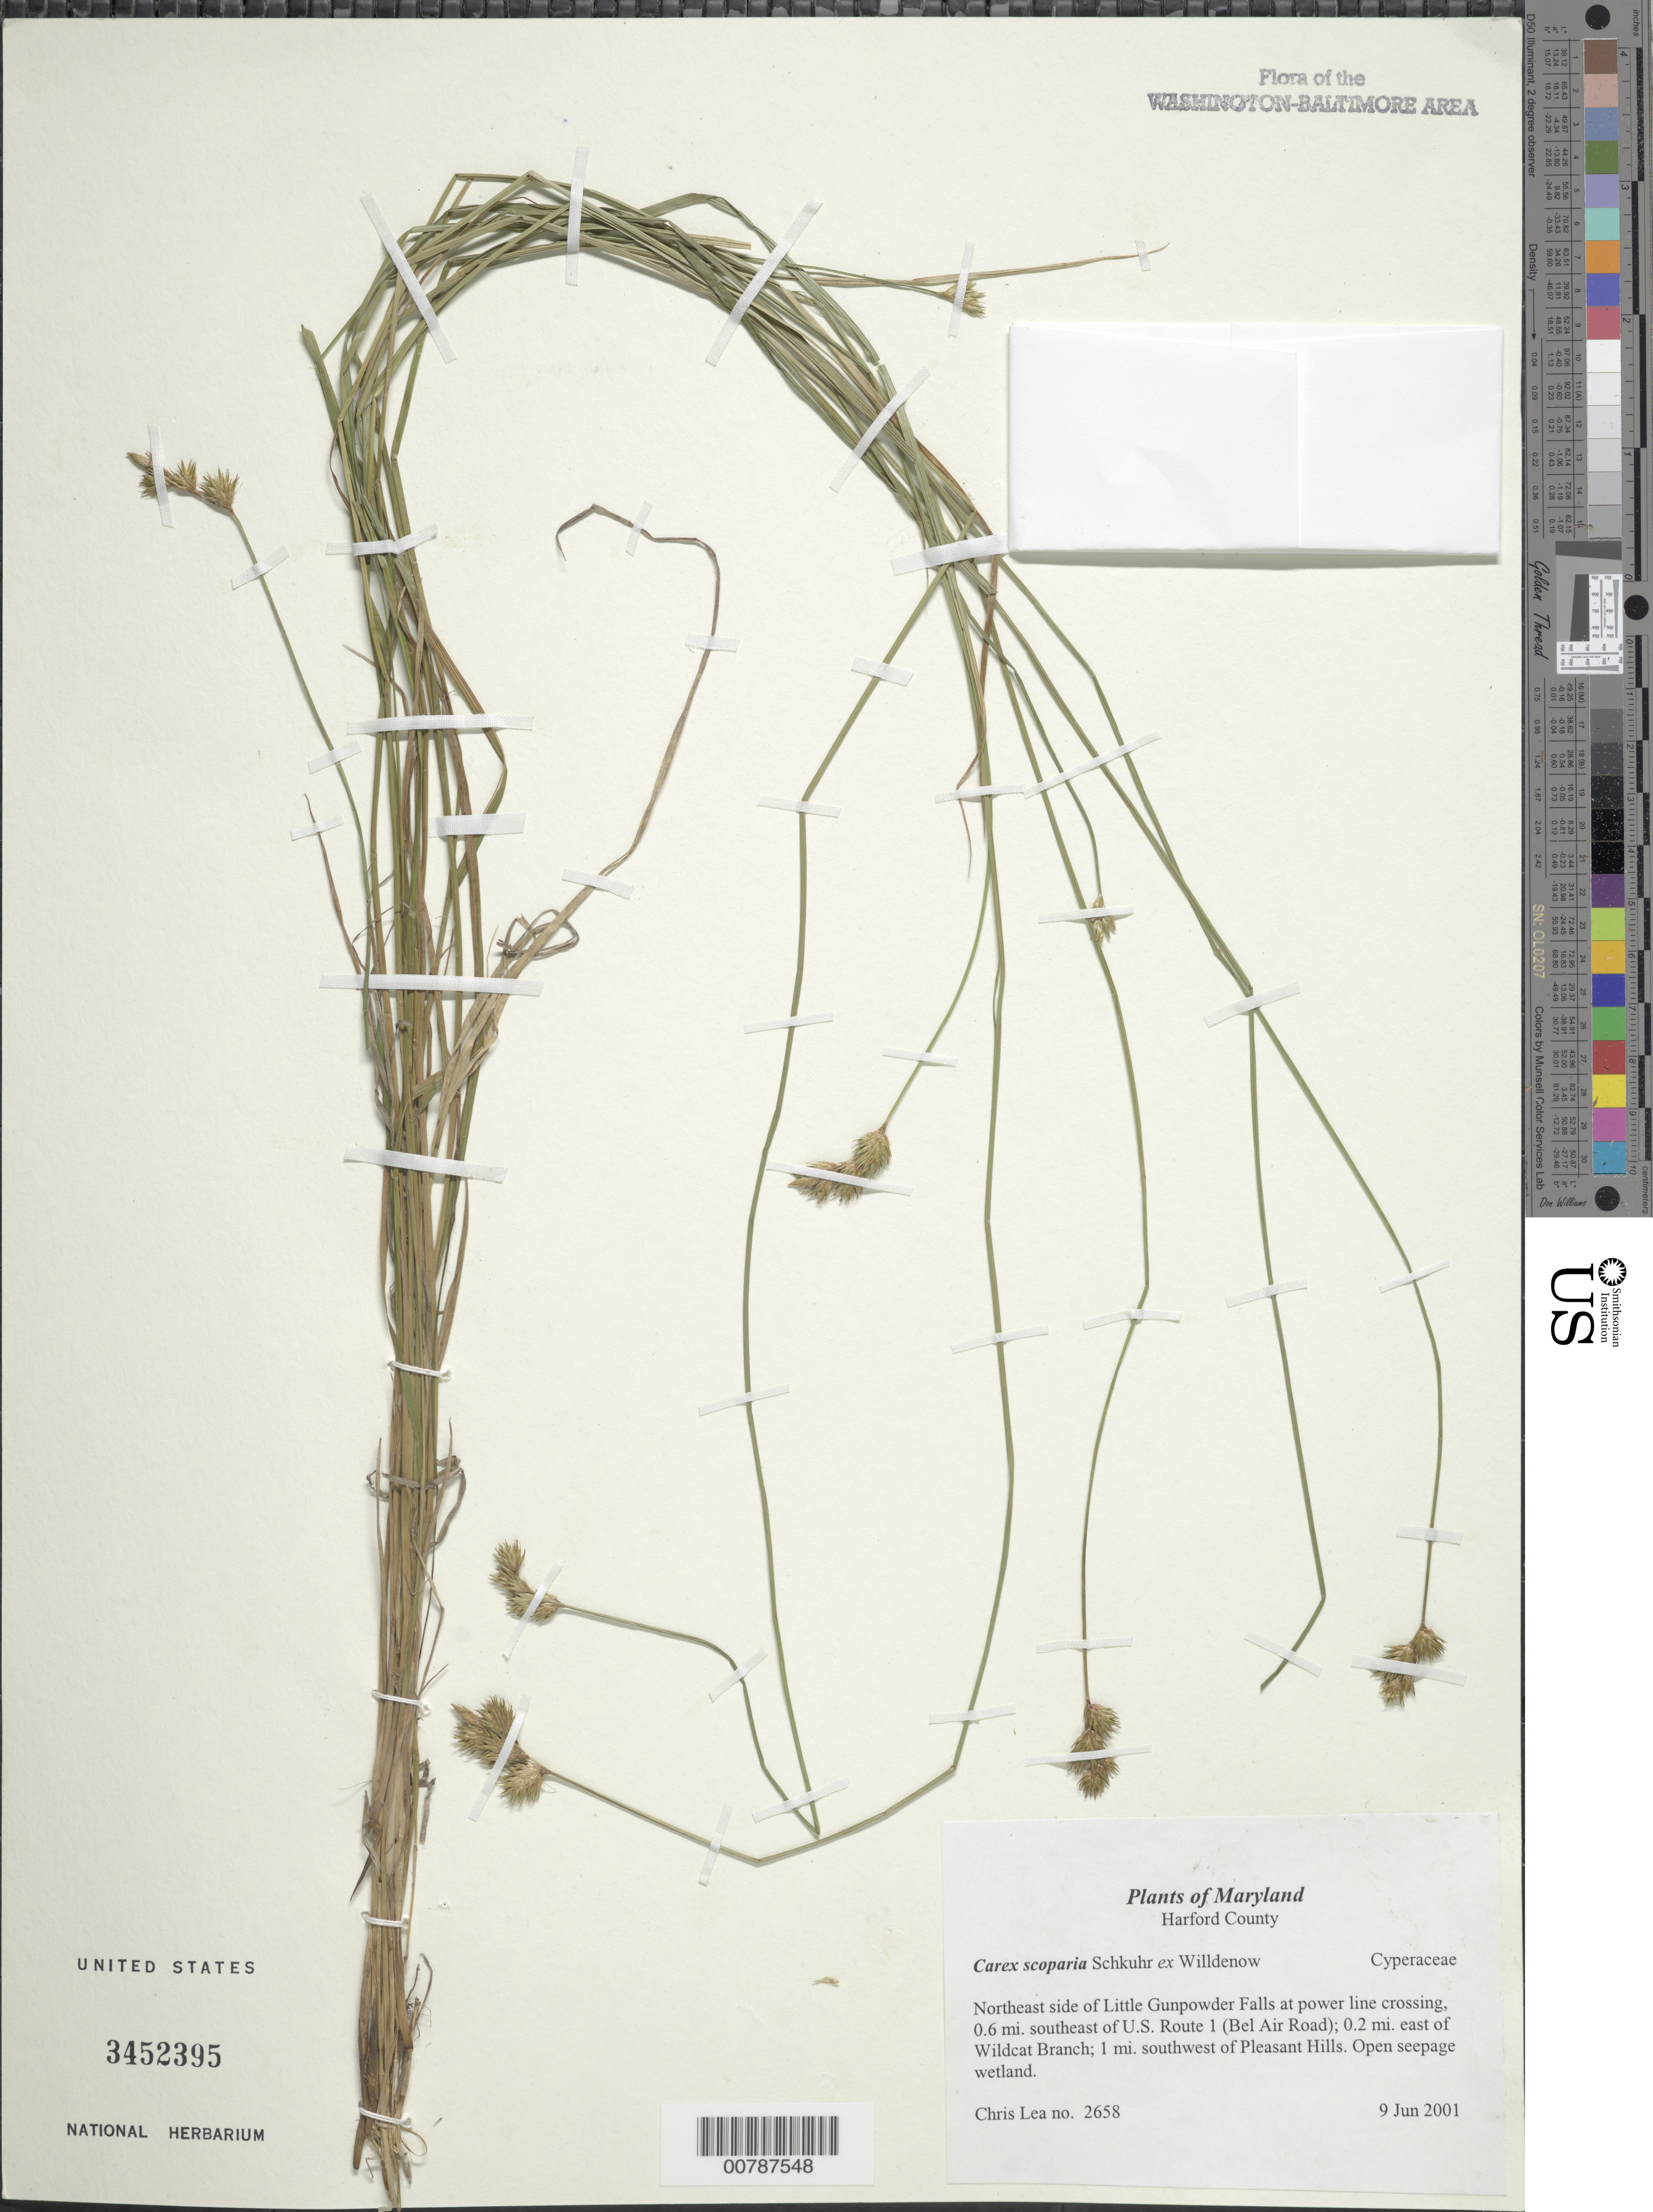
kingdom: Plantae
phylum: Tracheophyta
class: Liliopsida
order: Poales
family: Cyperaceae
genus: Carex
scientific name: Carex scoparia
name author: Schkuhr ex Willd.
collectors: C. Lea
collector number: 2658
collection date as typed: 9 Jun 2001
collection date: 2001-06-09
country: United States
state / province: Maryland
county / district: Harford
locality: Northeast side of Little Gunpowder Falls at power line crossing, 0.6 mi. southeast of U.S. Route 1 (Bel Air Road); 0.2 mi. east of Wildcat Branch.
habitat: Open seepage wetland.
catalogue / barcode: US 3452395